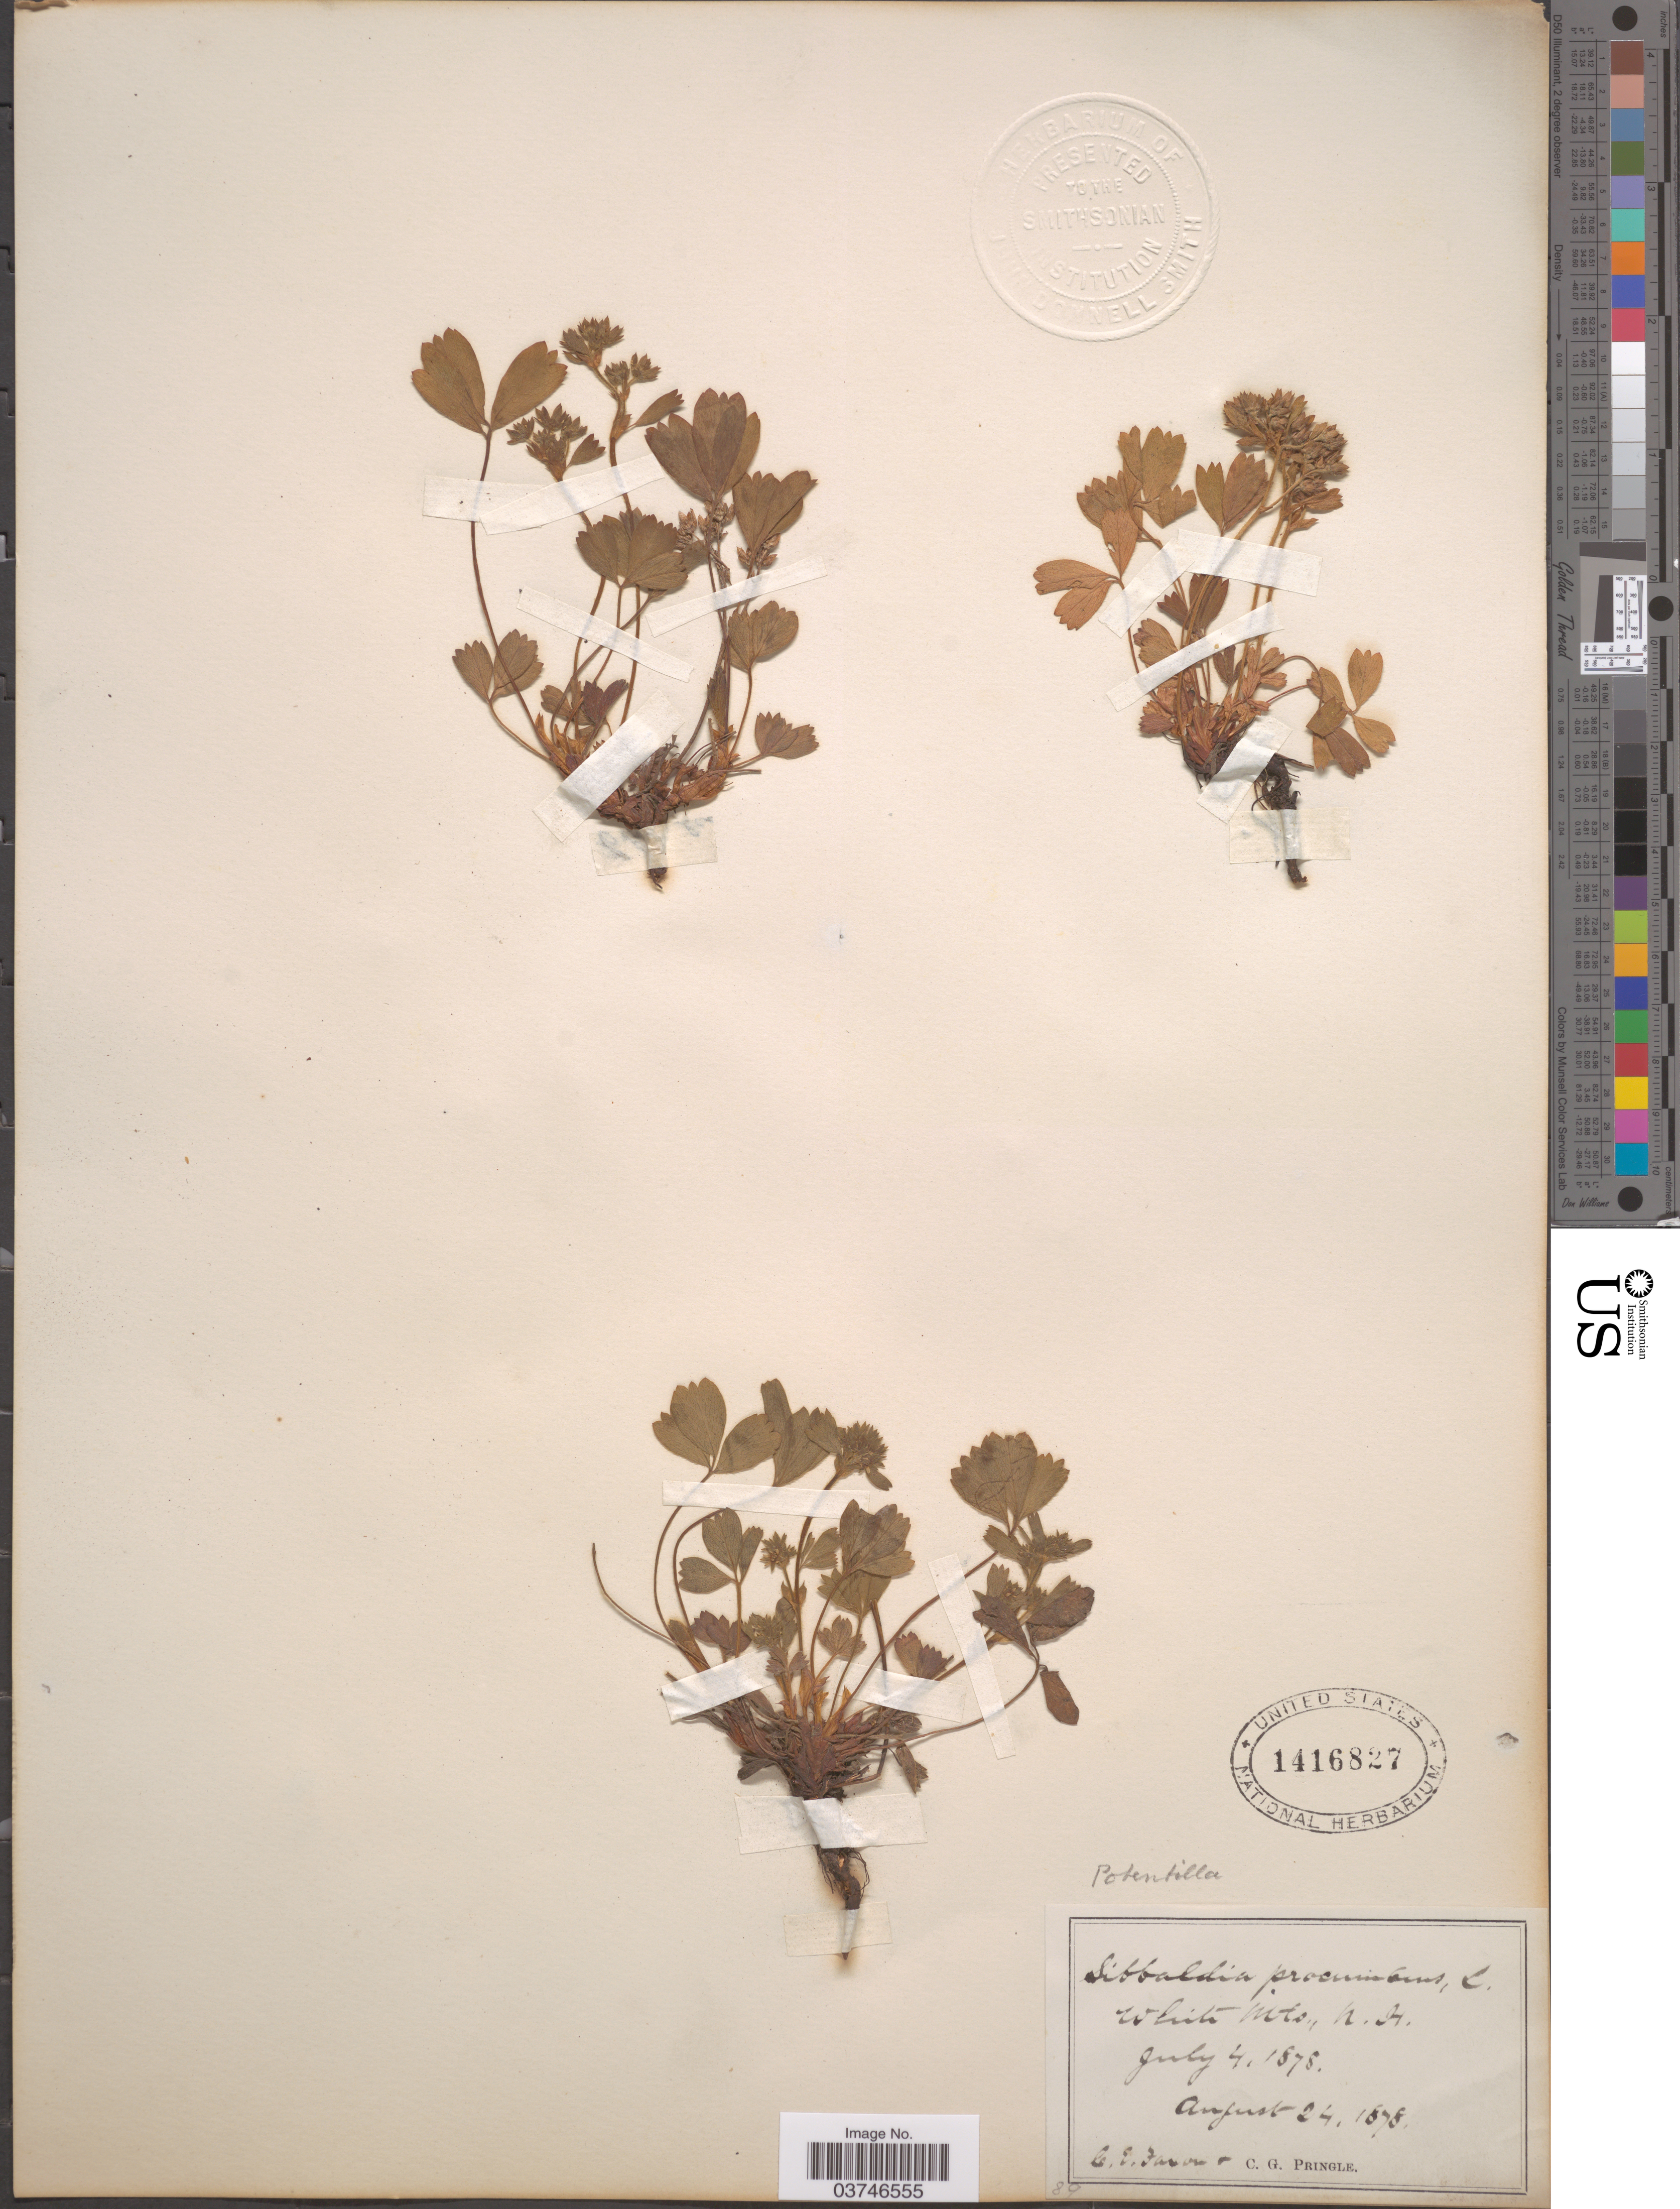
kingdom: Plantae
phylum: Tracheophyta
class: Magnoliopsida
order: Rosales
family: Rosaceae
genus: Sibbaldia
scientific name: Sibbaldia procumbens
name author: L.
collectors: C. Faxon & C. G. Pringle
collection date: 1878-07-04/1878-08-24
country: United States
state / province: New Hampshire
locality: White Mts.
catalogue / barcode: US 1416827